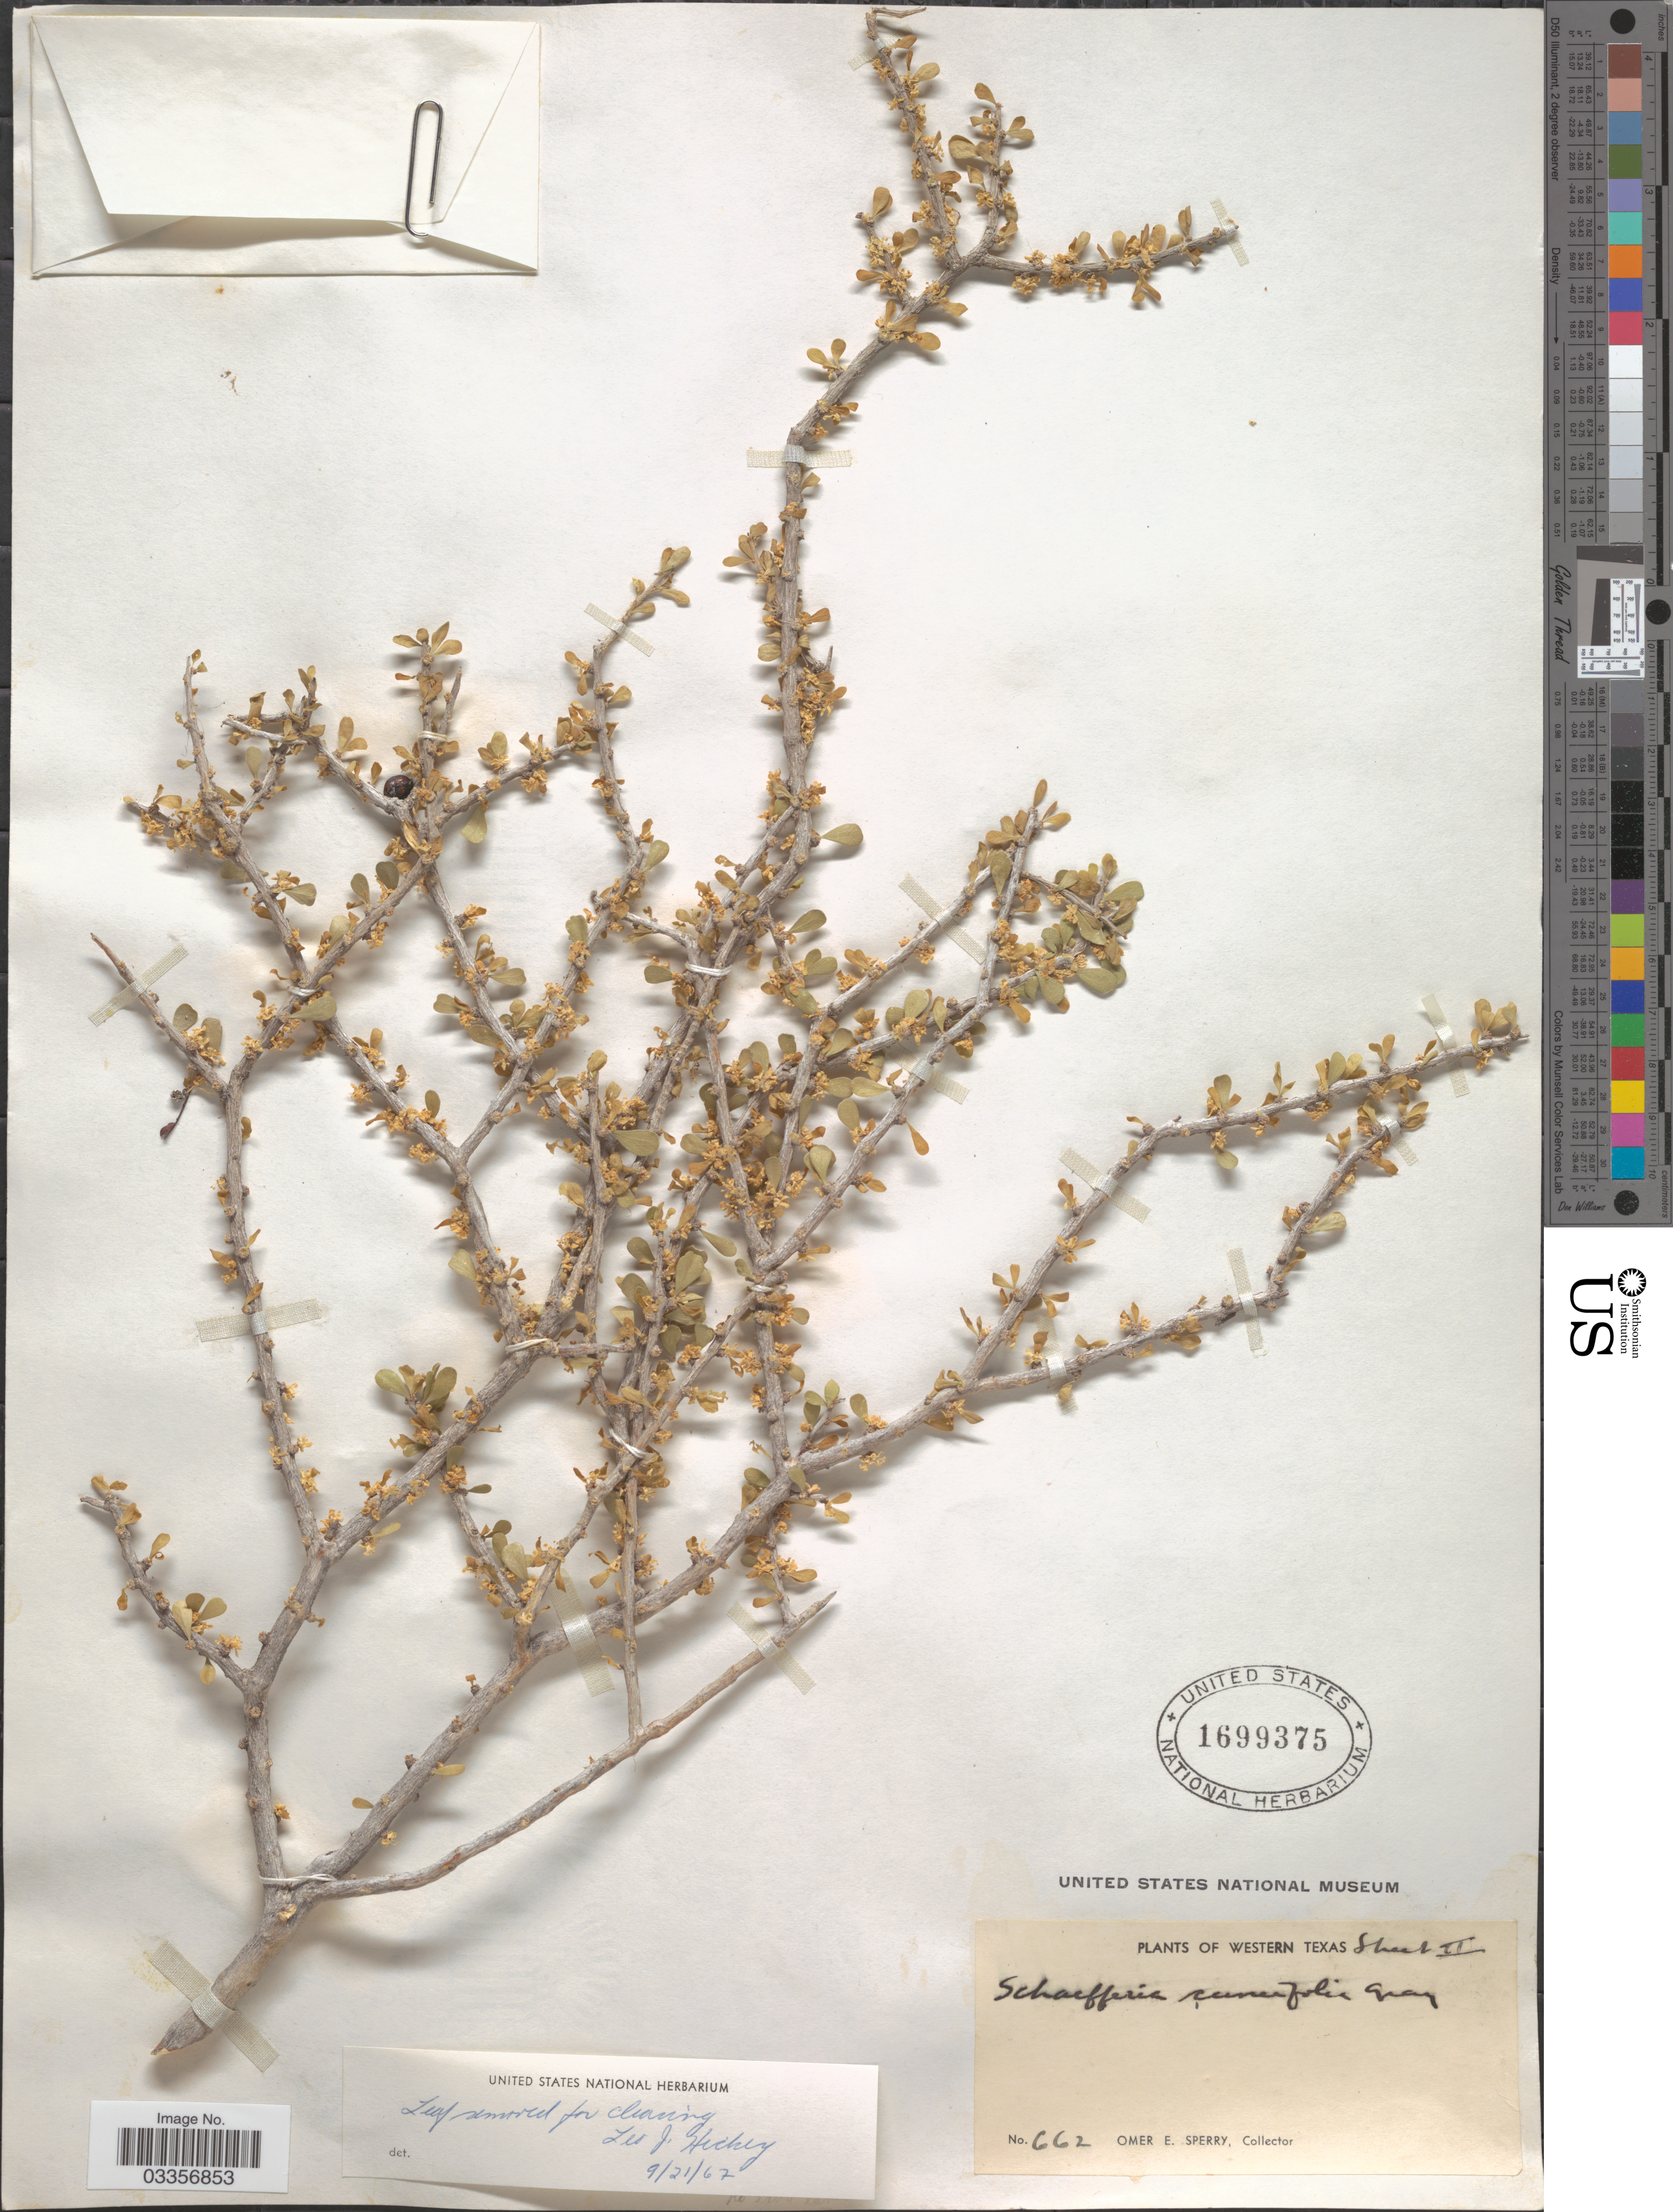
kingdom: Plantae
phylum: Tracheophyta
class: Magnoliopsida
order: Celastrales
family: Celastraceae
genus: Schaefferia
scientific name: Schaefferia cuneifolia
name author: A. Gray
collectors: O. E. Sperry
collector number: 662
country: United States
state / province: Texas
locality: Western Texas.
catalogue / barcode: US 1699375